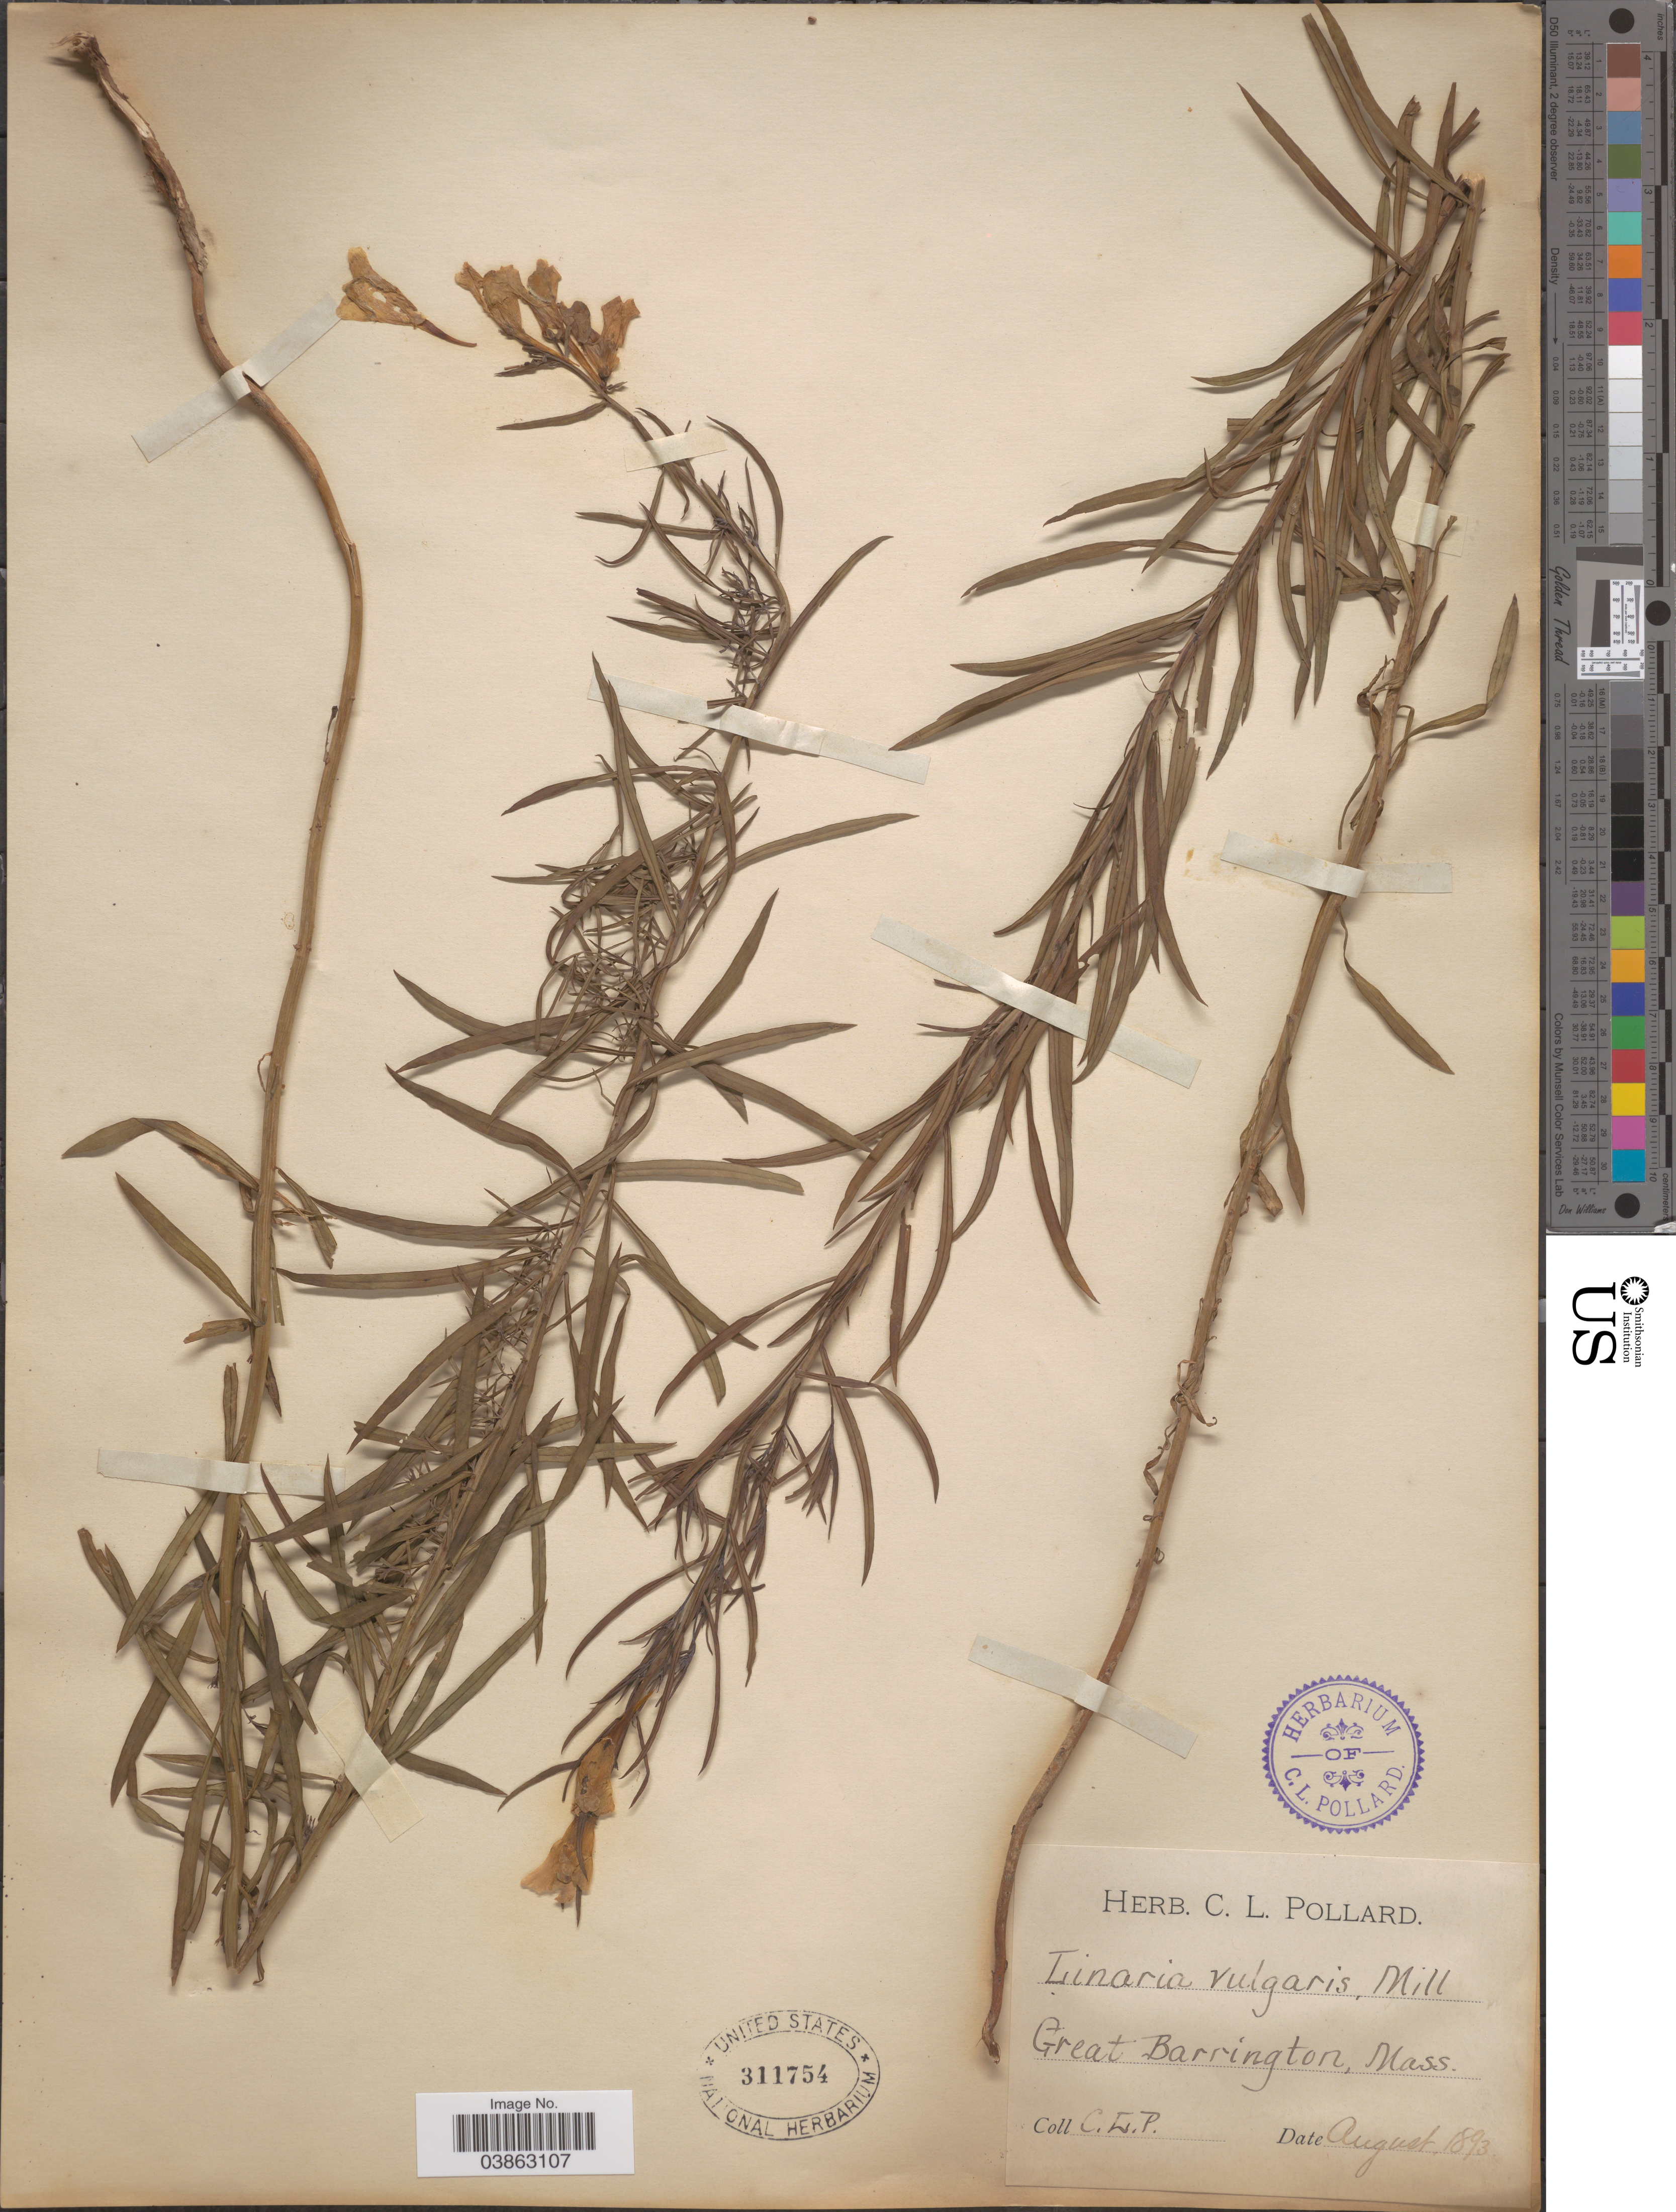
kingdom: Plantae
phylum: Tracheophyta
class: Magnoliopsida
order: Lamiales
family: Plantaginaceae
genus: Linaria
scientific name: Linaria vulgaris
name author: Mill.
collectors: C. L. Pollard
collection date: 1893-08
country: United States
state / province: Massachusetts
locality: Great Barrington.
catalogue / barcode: US 311754